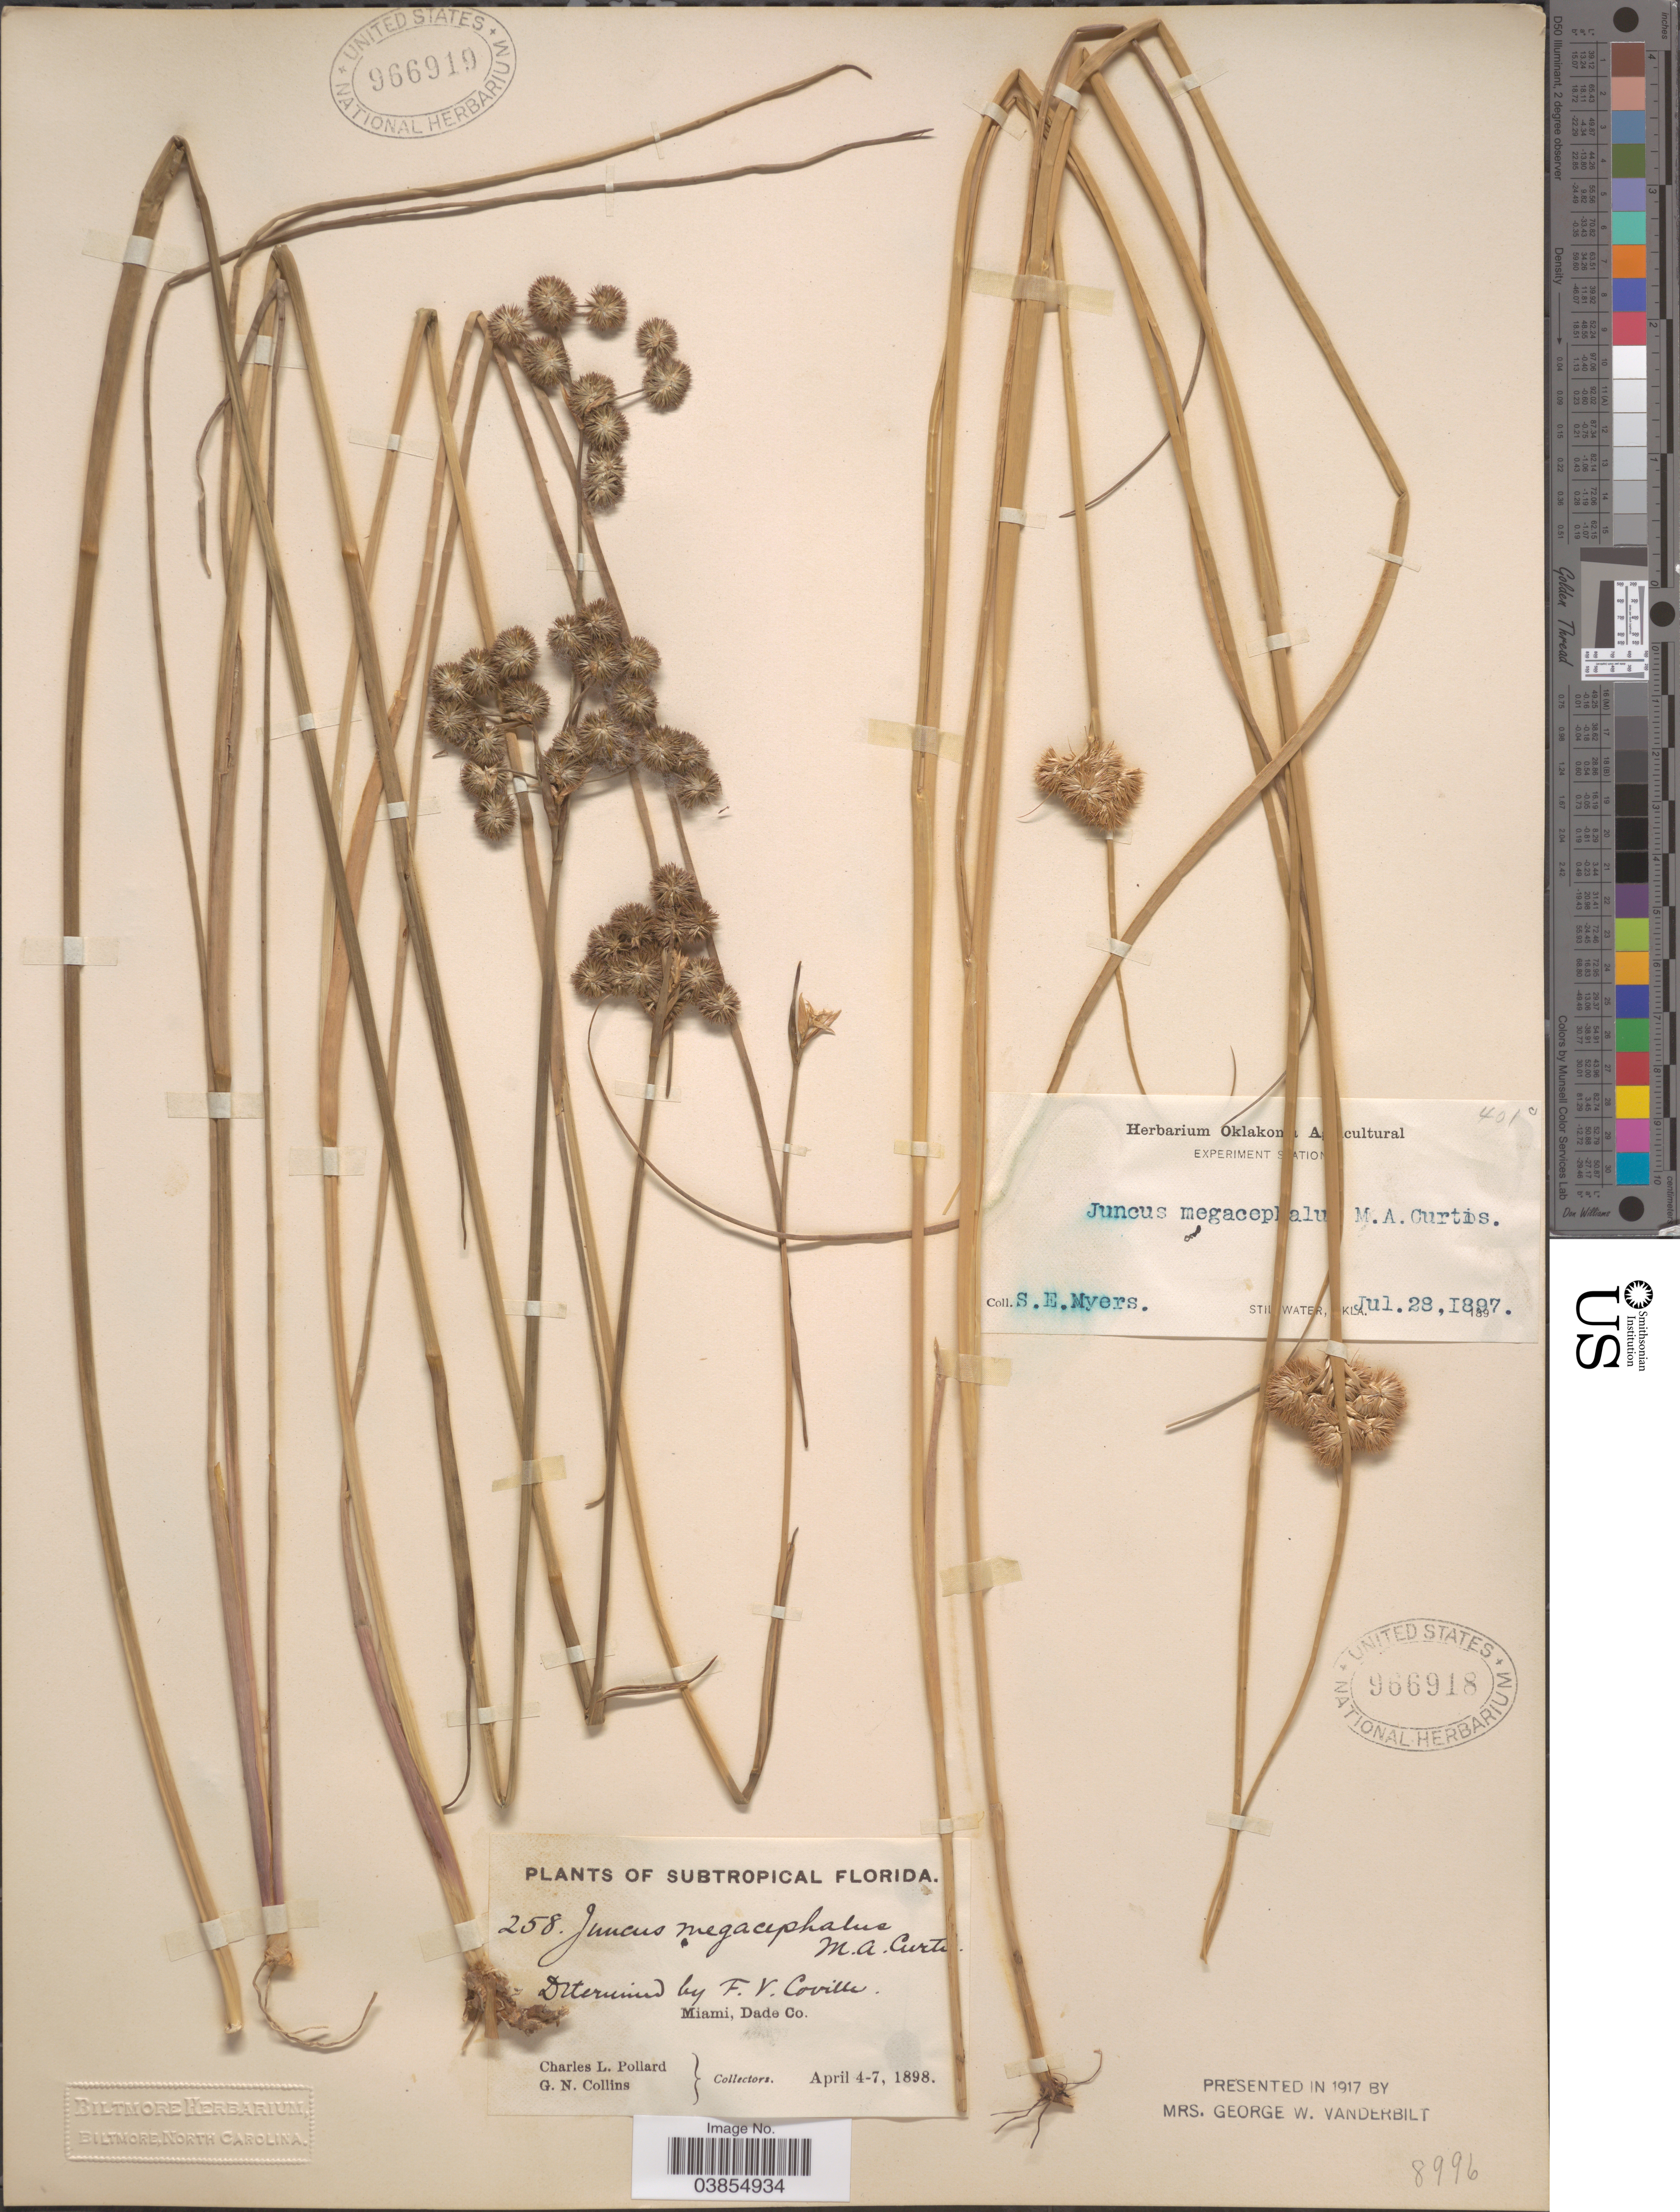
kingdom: Plantae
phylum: Tracheophyta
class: Liliopsida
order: Poales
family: Juncaceae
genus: Juncus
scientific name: Juncus megacephalus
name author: M.A. Curtis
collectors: C. L. Pollard & G. Collins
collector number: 258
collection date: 1898-04-04/1898-04-07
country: United States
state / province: Florida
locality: Subtropical Florida. Miami, Dade Co.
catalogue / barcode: US 966918-2